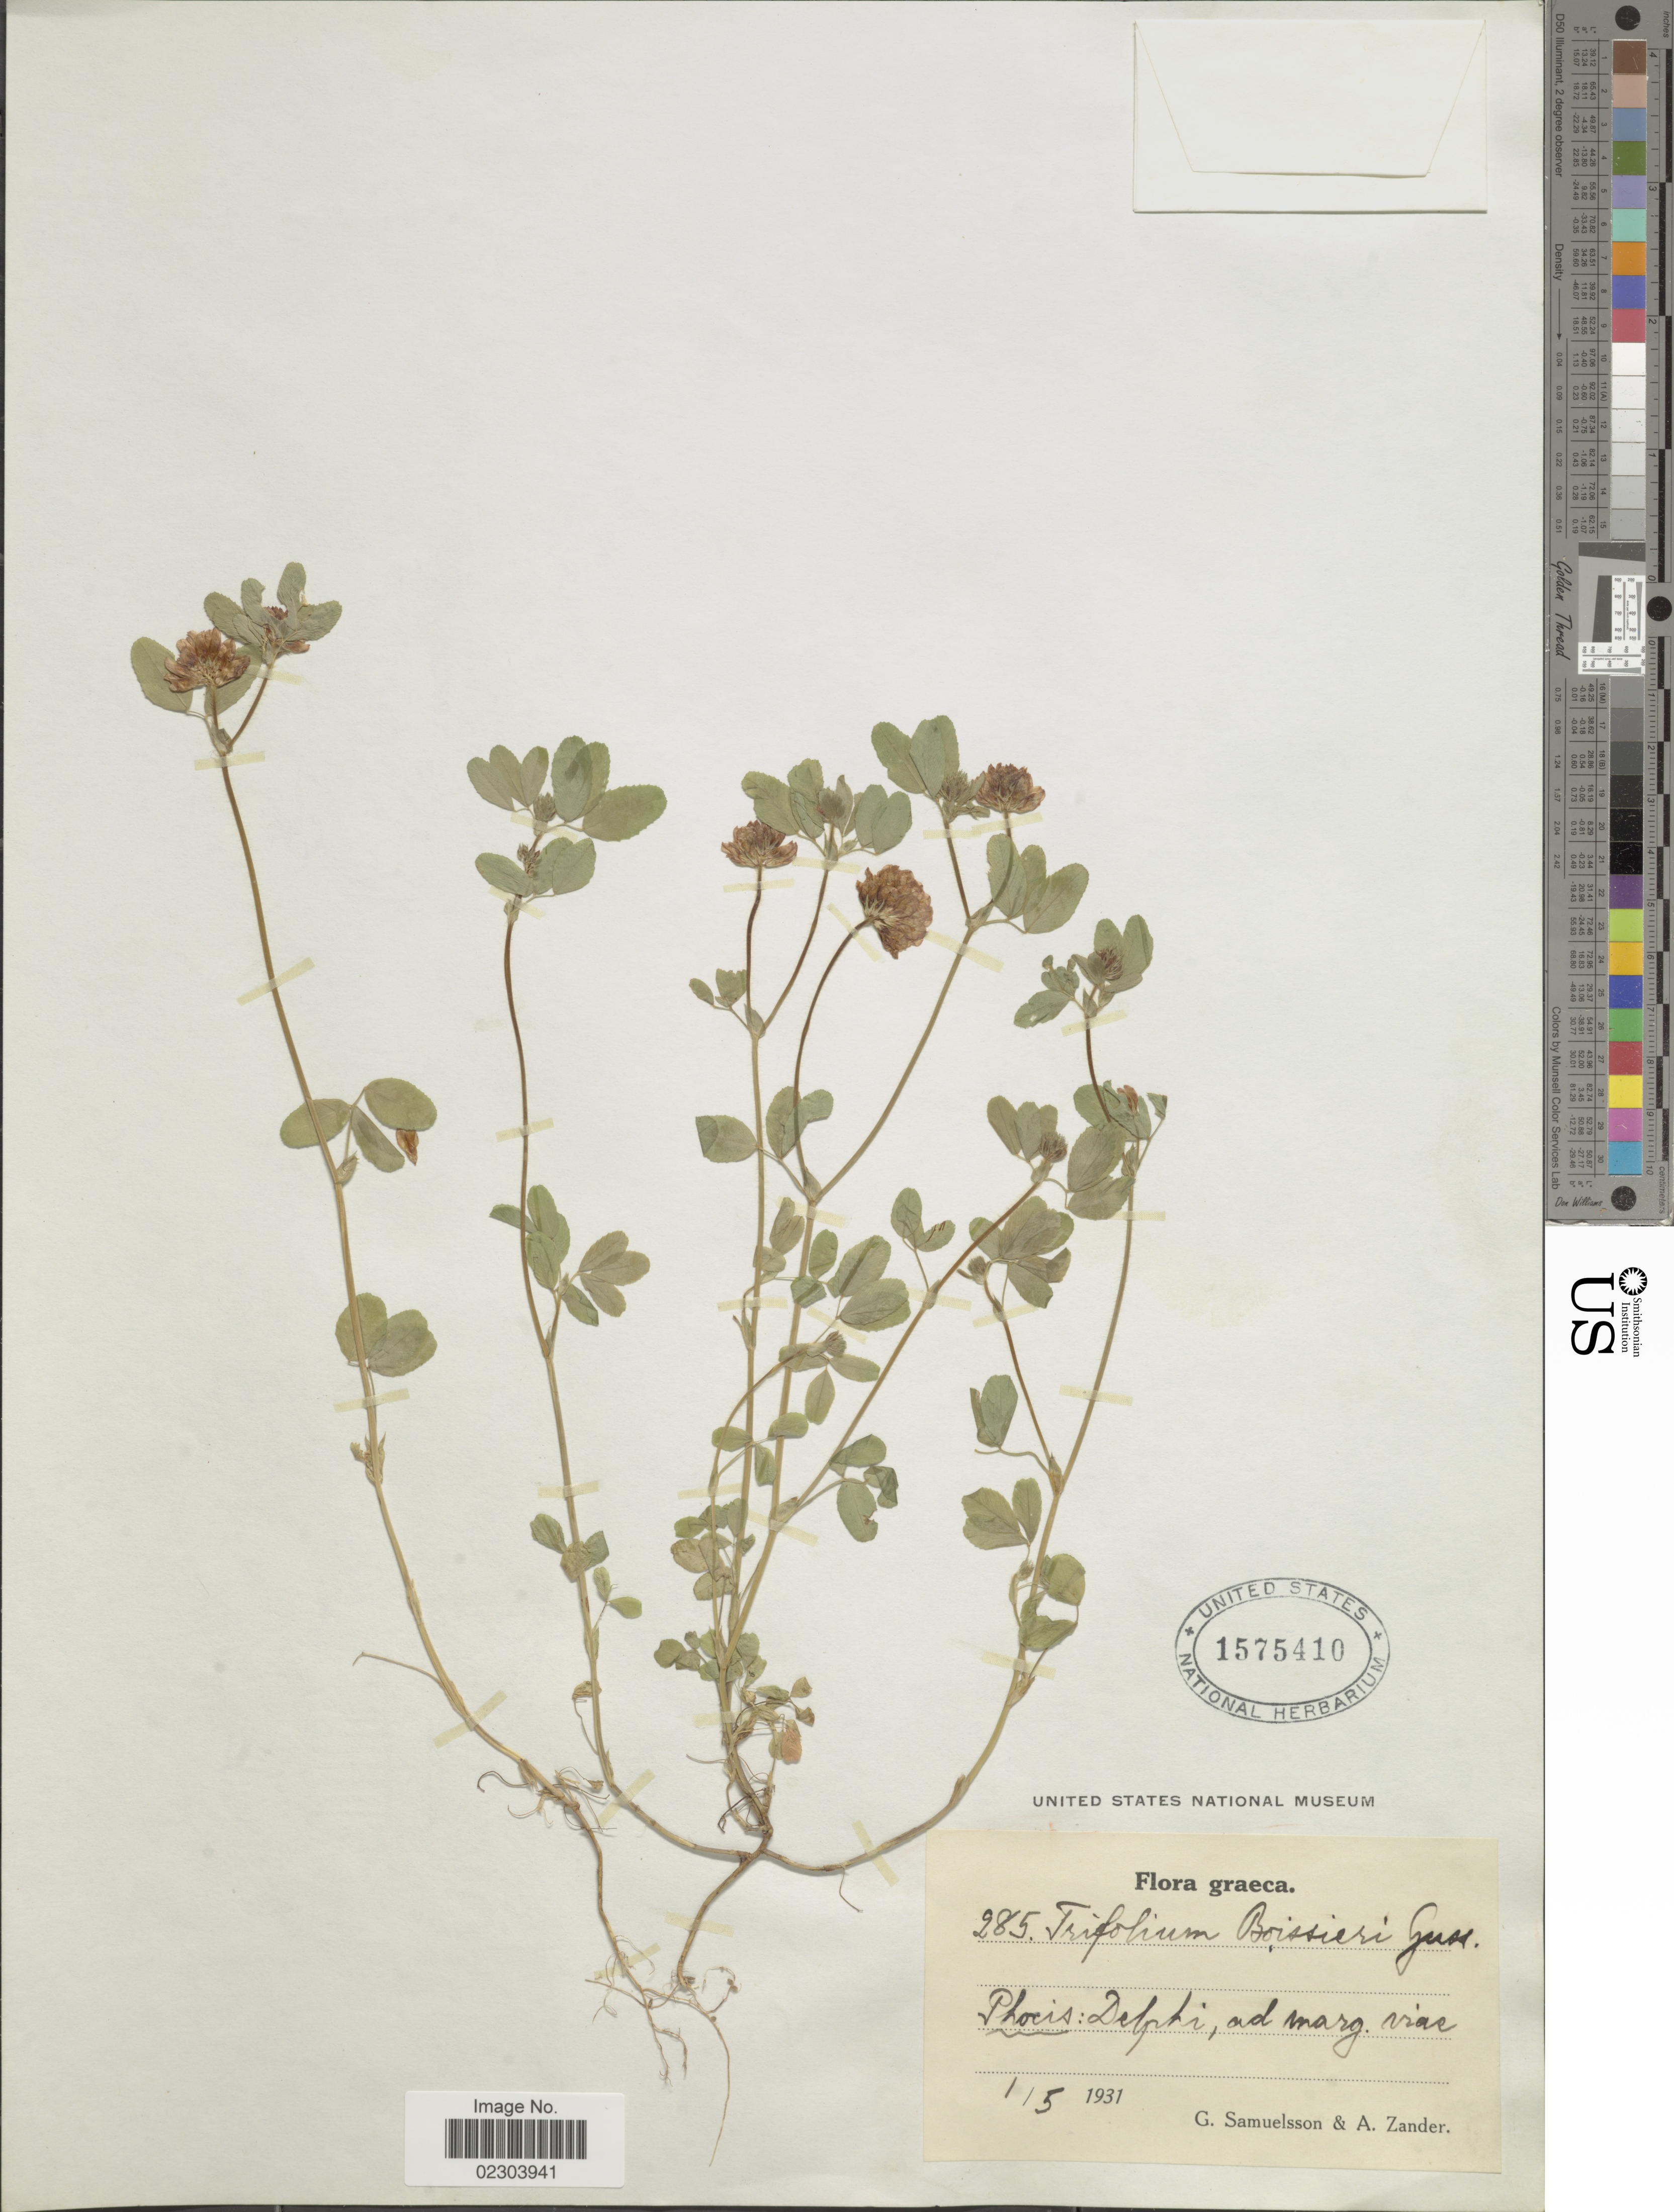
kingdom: Plantae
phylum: Tracheophyta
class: Magnoliopsida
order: Fabales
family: Fabaceae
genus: Trifolium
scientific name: Trifolium boissieri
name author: Gussone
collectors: G. Samuelson & A. Zander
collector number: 285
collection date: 1931-05-11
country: Greece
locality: Phocis: Delphi, ad marg. vias.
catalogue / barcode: US 1575410